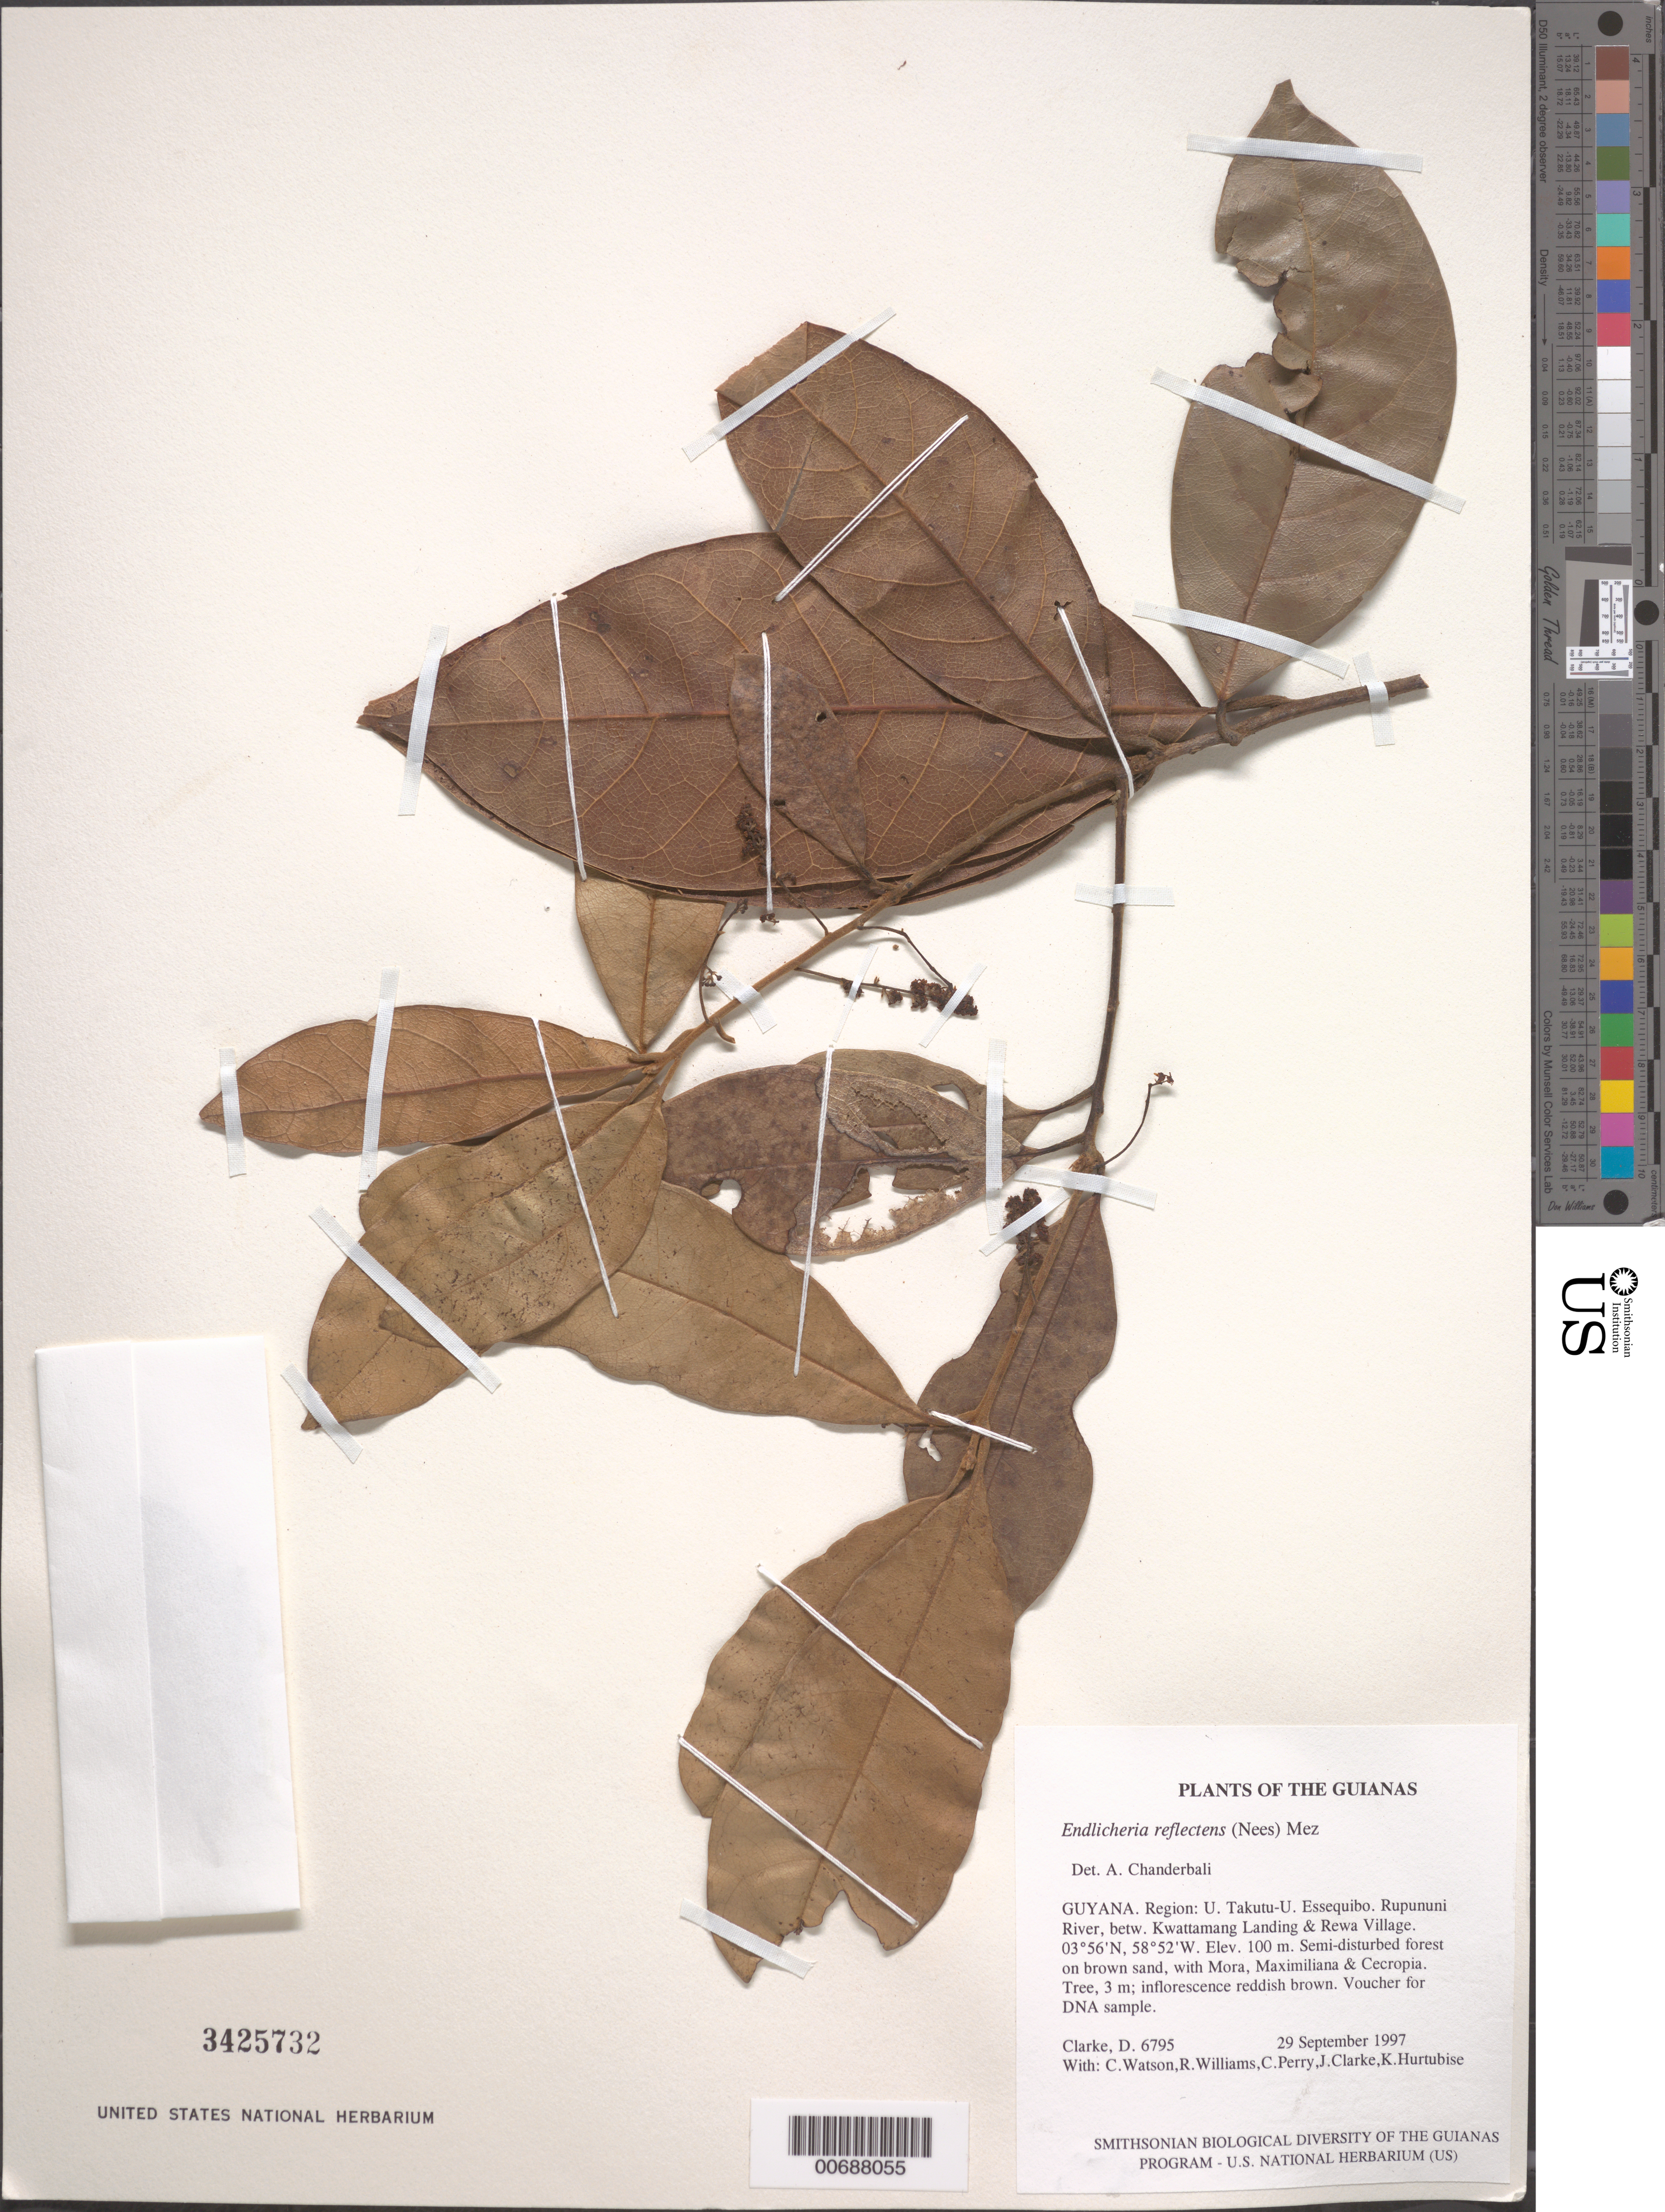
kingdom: Plantae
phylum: Tracheophyta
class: Magnoliopsida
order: Laurales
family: Lauraceae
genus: Endlicheria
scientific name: Endlicheria reflectens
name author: (Nees) Mez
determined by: Chanderbali, Andre Shashi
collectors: H. D. Clarke, C. Watson, R. Williams, C. Perry, J. Clarke & K. Hurtubise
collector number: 6795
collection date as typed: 29 September 1997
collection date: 1997-09-29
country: Guyana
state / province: U. Takutu-U. Essequibo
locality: Rupununi River, betw. Kwattamang Landing & Rewa Village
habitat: Semi-disturbed forest on brown sand, with Mora, Maximiliana & Cecropia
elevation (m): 100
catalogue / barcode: US 3425732